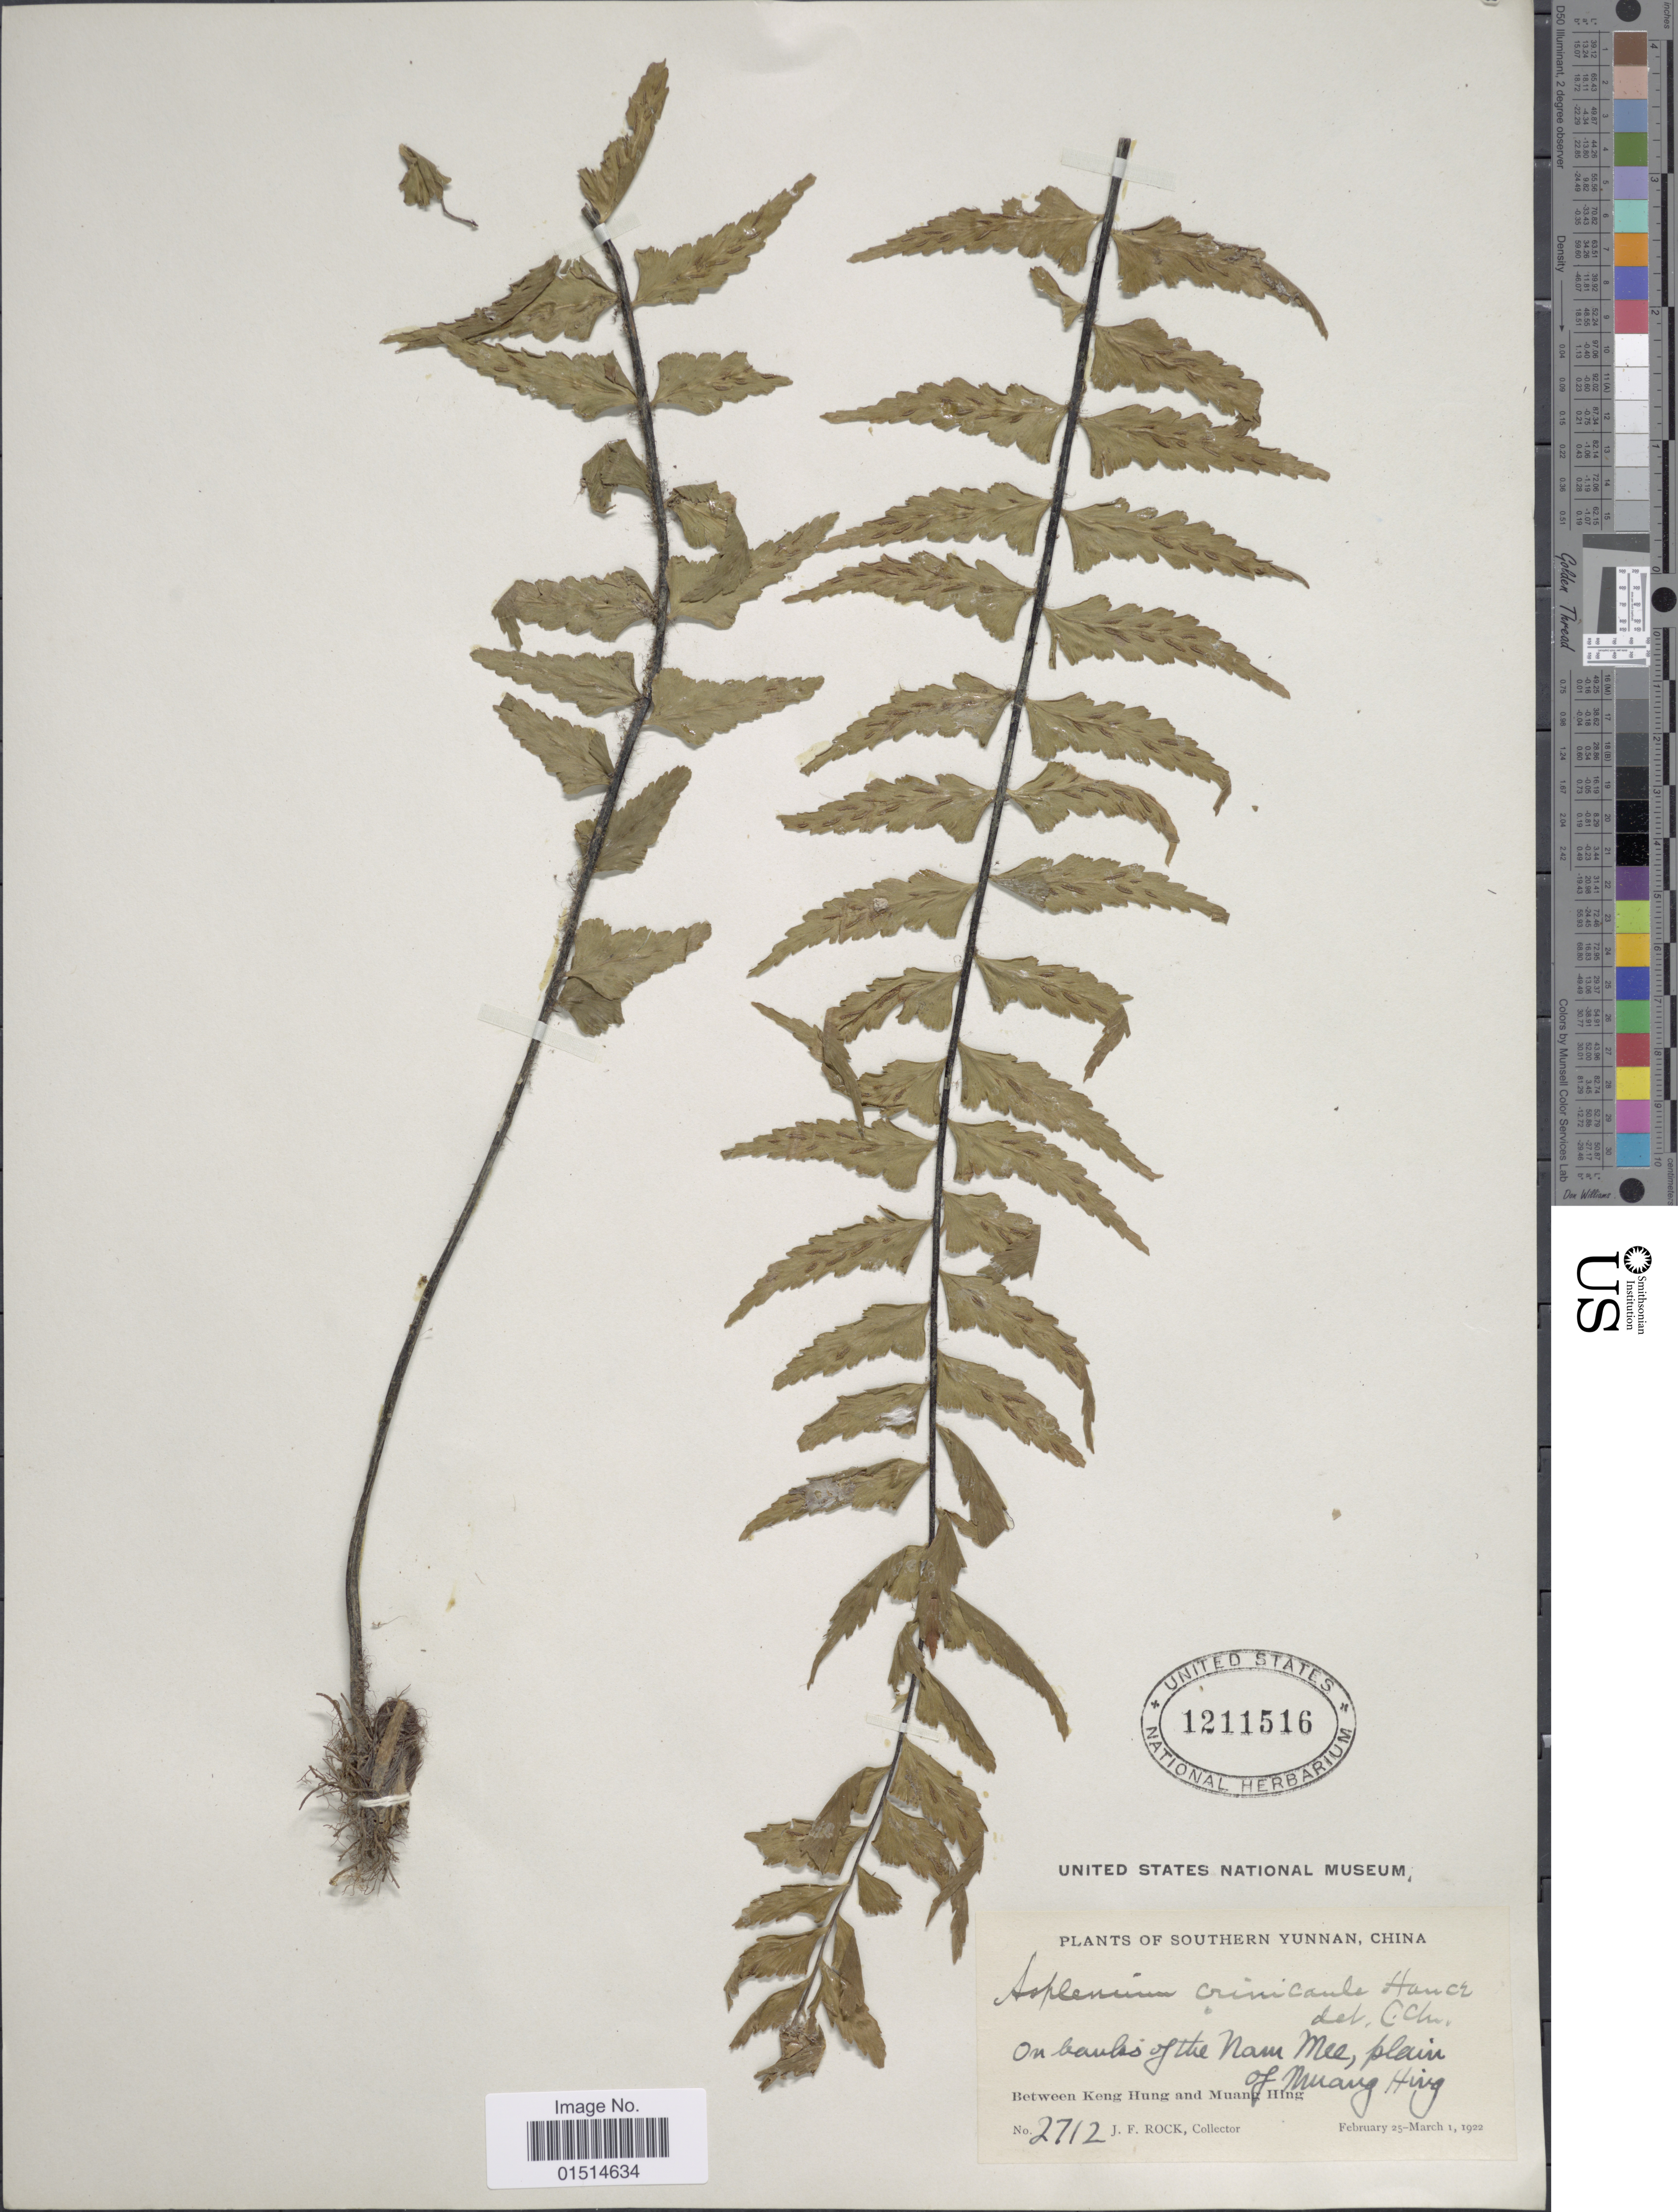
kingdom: Plantae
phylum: Tracheophyta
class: Polypodiopsida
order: Polypodiales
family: Aspleniaceae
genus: Asplenium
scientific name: Asplenium crinicaule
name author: Hance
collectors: J. Rock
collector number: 2712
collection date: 1922-02-25/1922-03-01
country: China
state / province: Yunnan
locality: Southern Yunnan, China, on banks of the Nam Mee, plain of Muang Hing, between Keng Hung and Muang Hing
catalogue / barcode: US 1211516